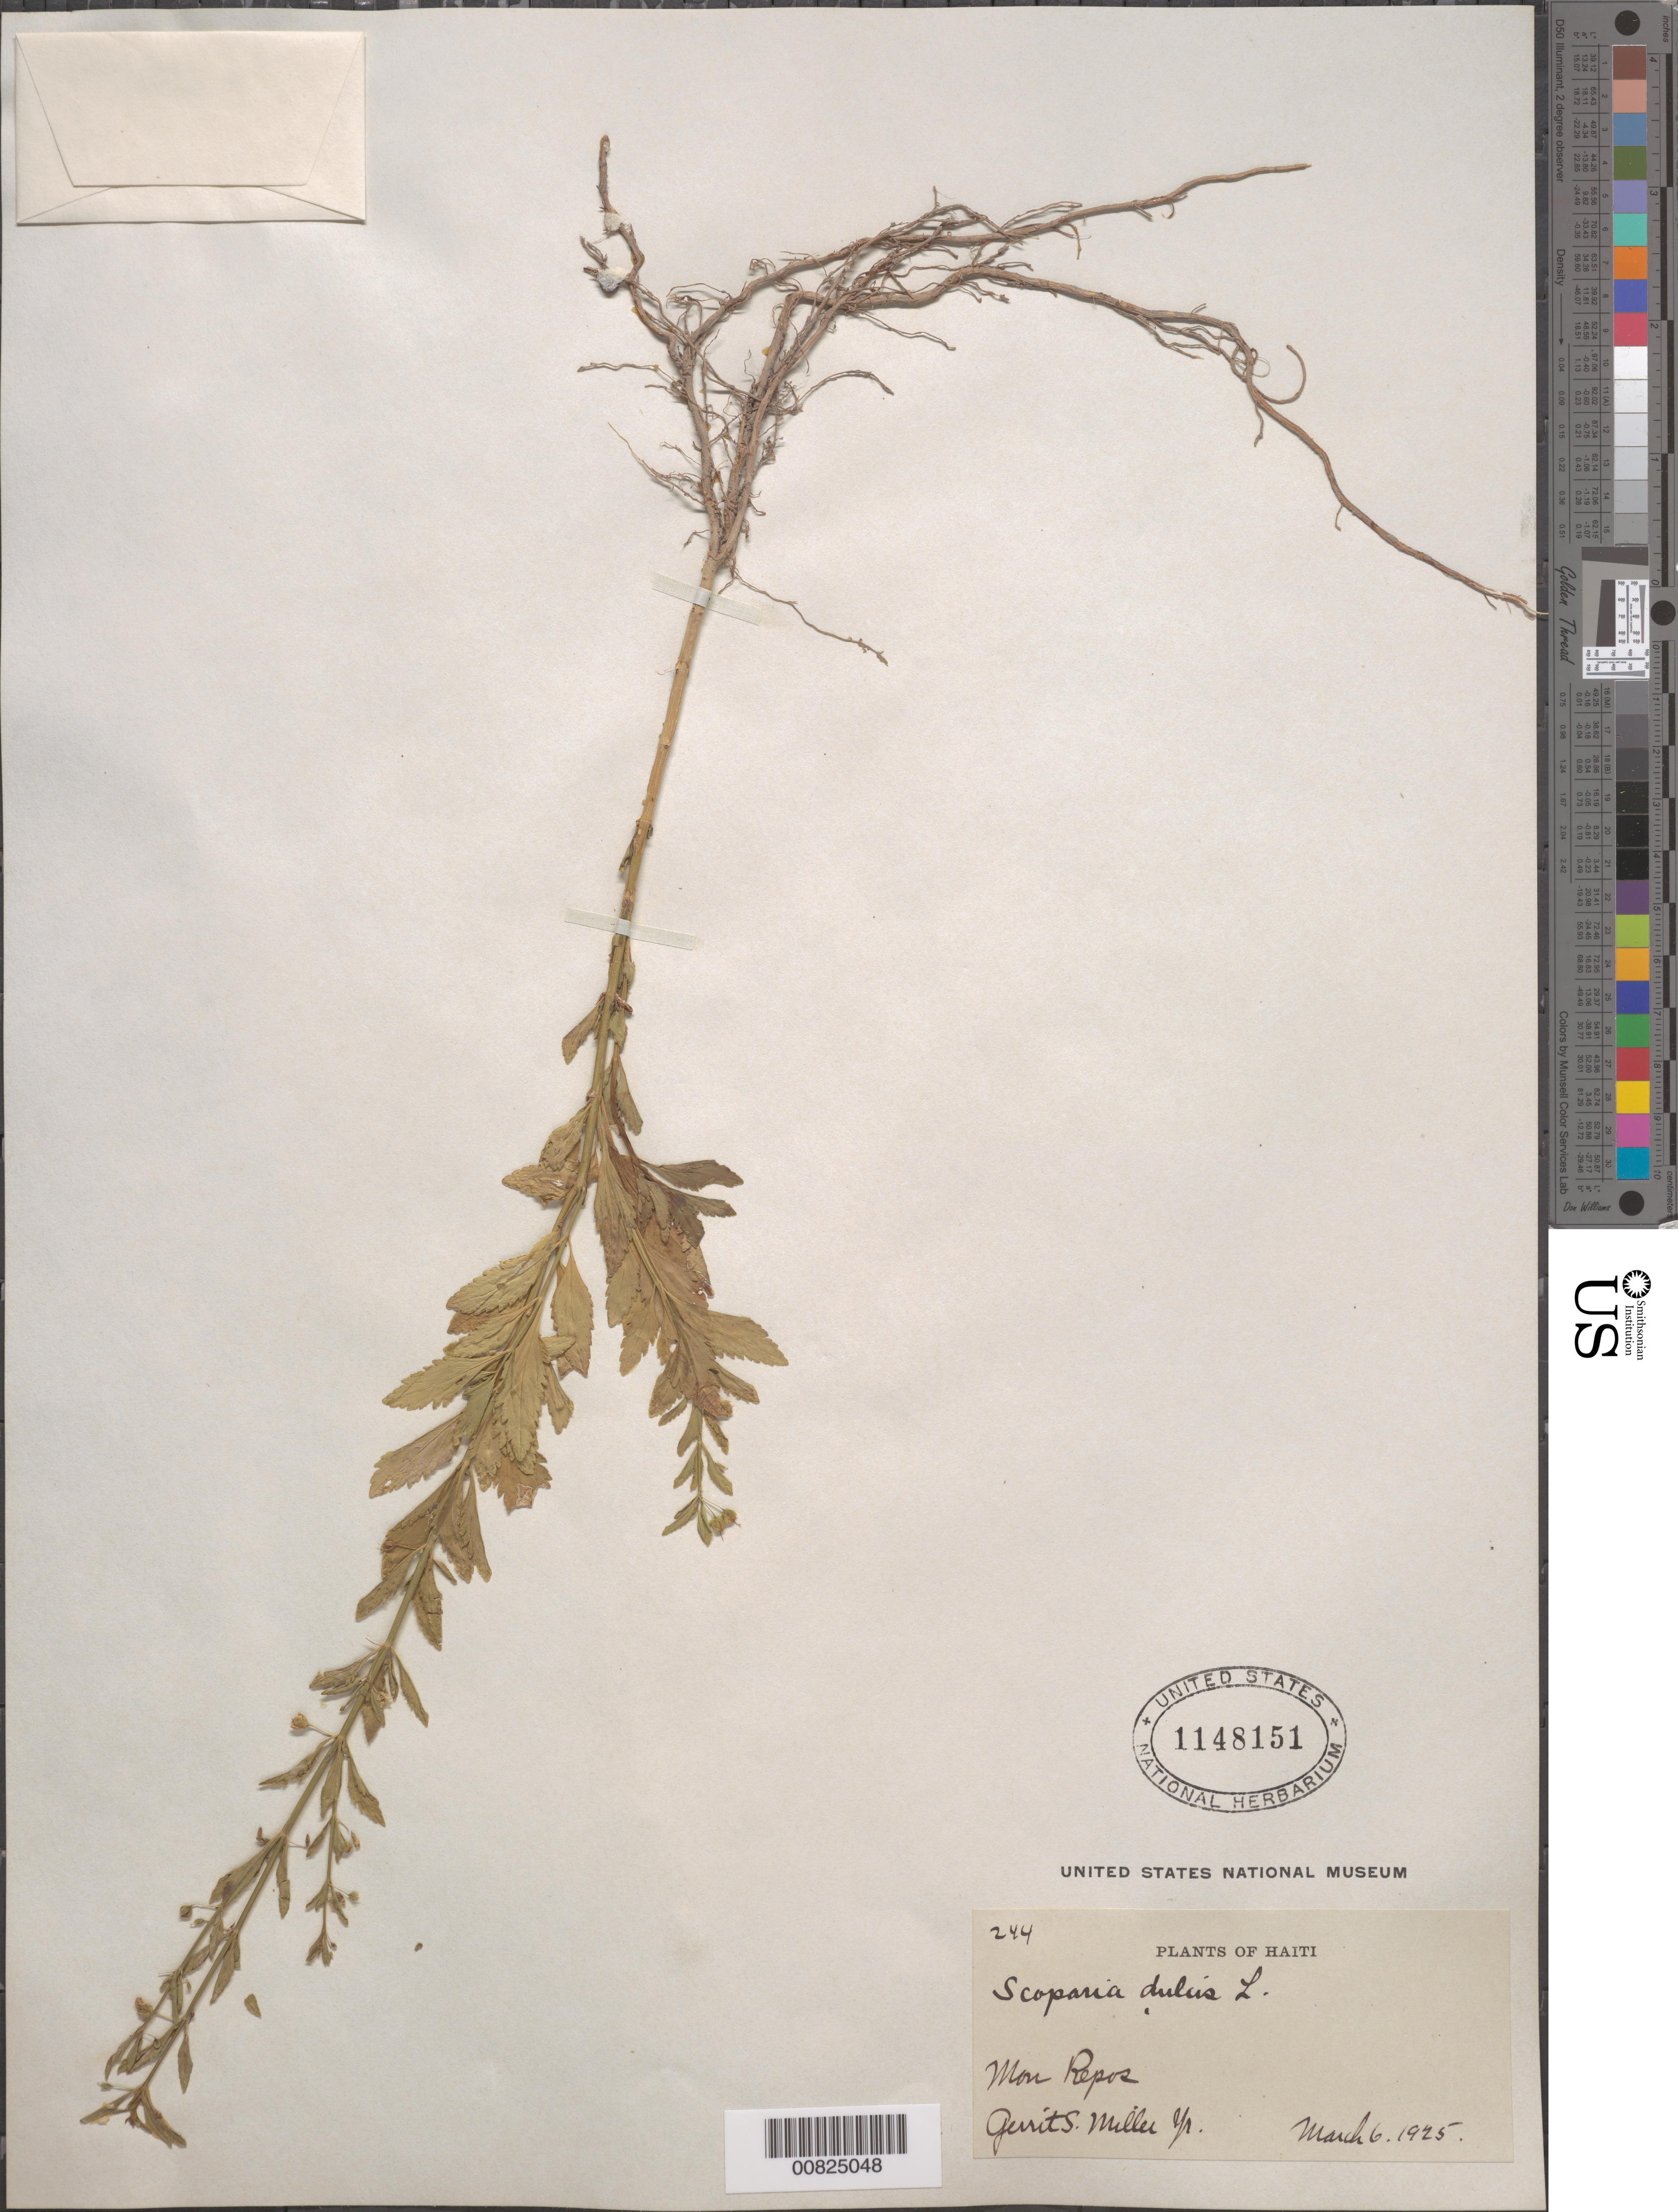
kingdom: Plantae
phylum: Tracheophyta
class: Magnoliopsida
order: Lamiales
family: Plantaginaceae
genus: Scoparia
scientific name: Scoparia dulcis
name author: L.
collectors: G. S. Miller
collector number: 244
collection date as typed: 06 Mar 1925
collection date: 1925-03-06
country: Haiti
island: Hispaniola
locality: Mon Repos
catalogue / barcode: US 1148151